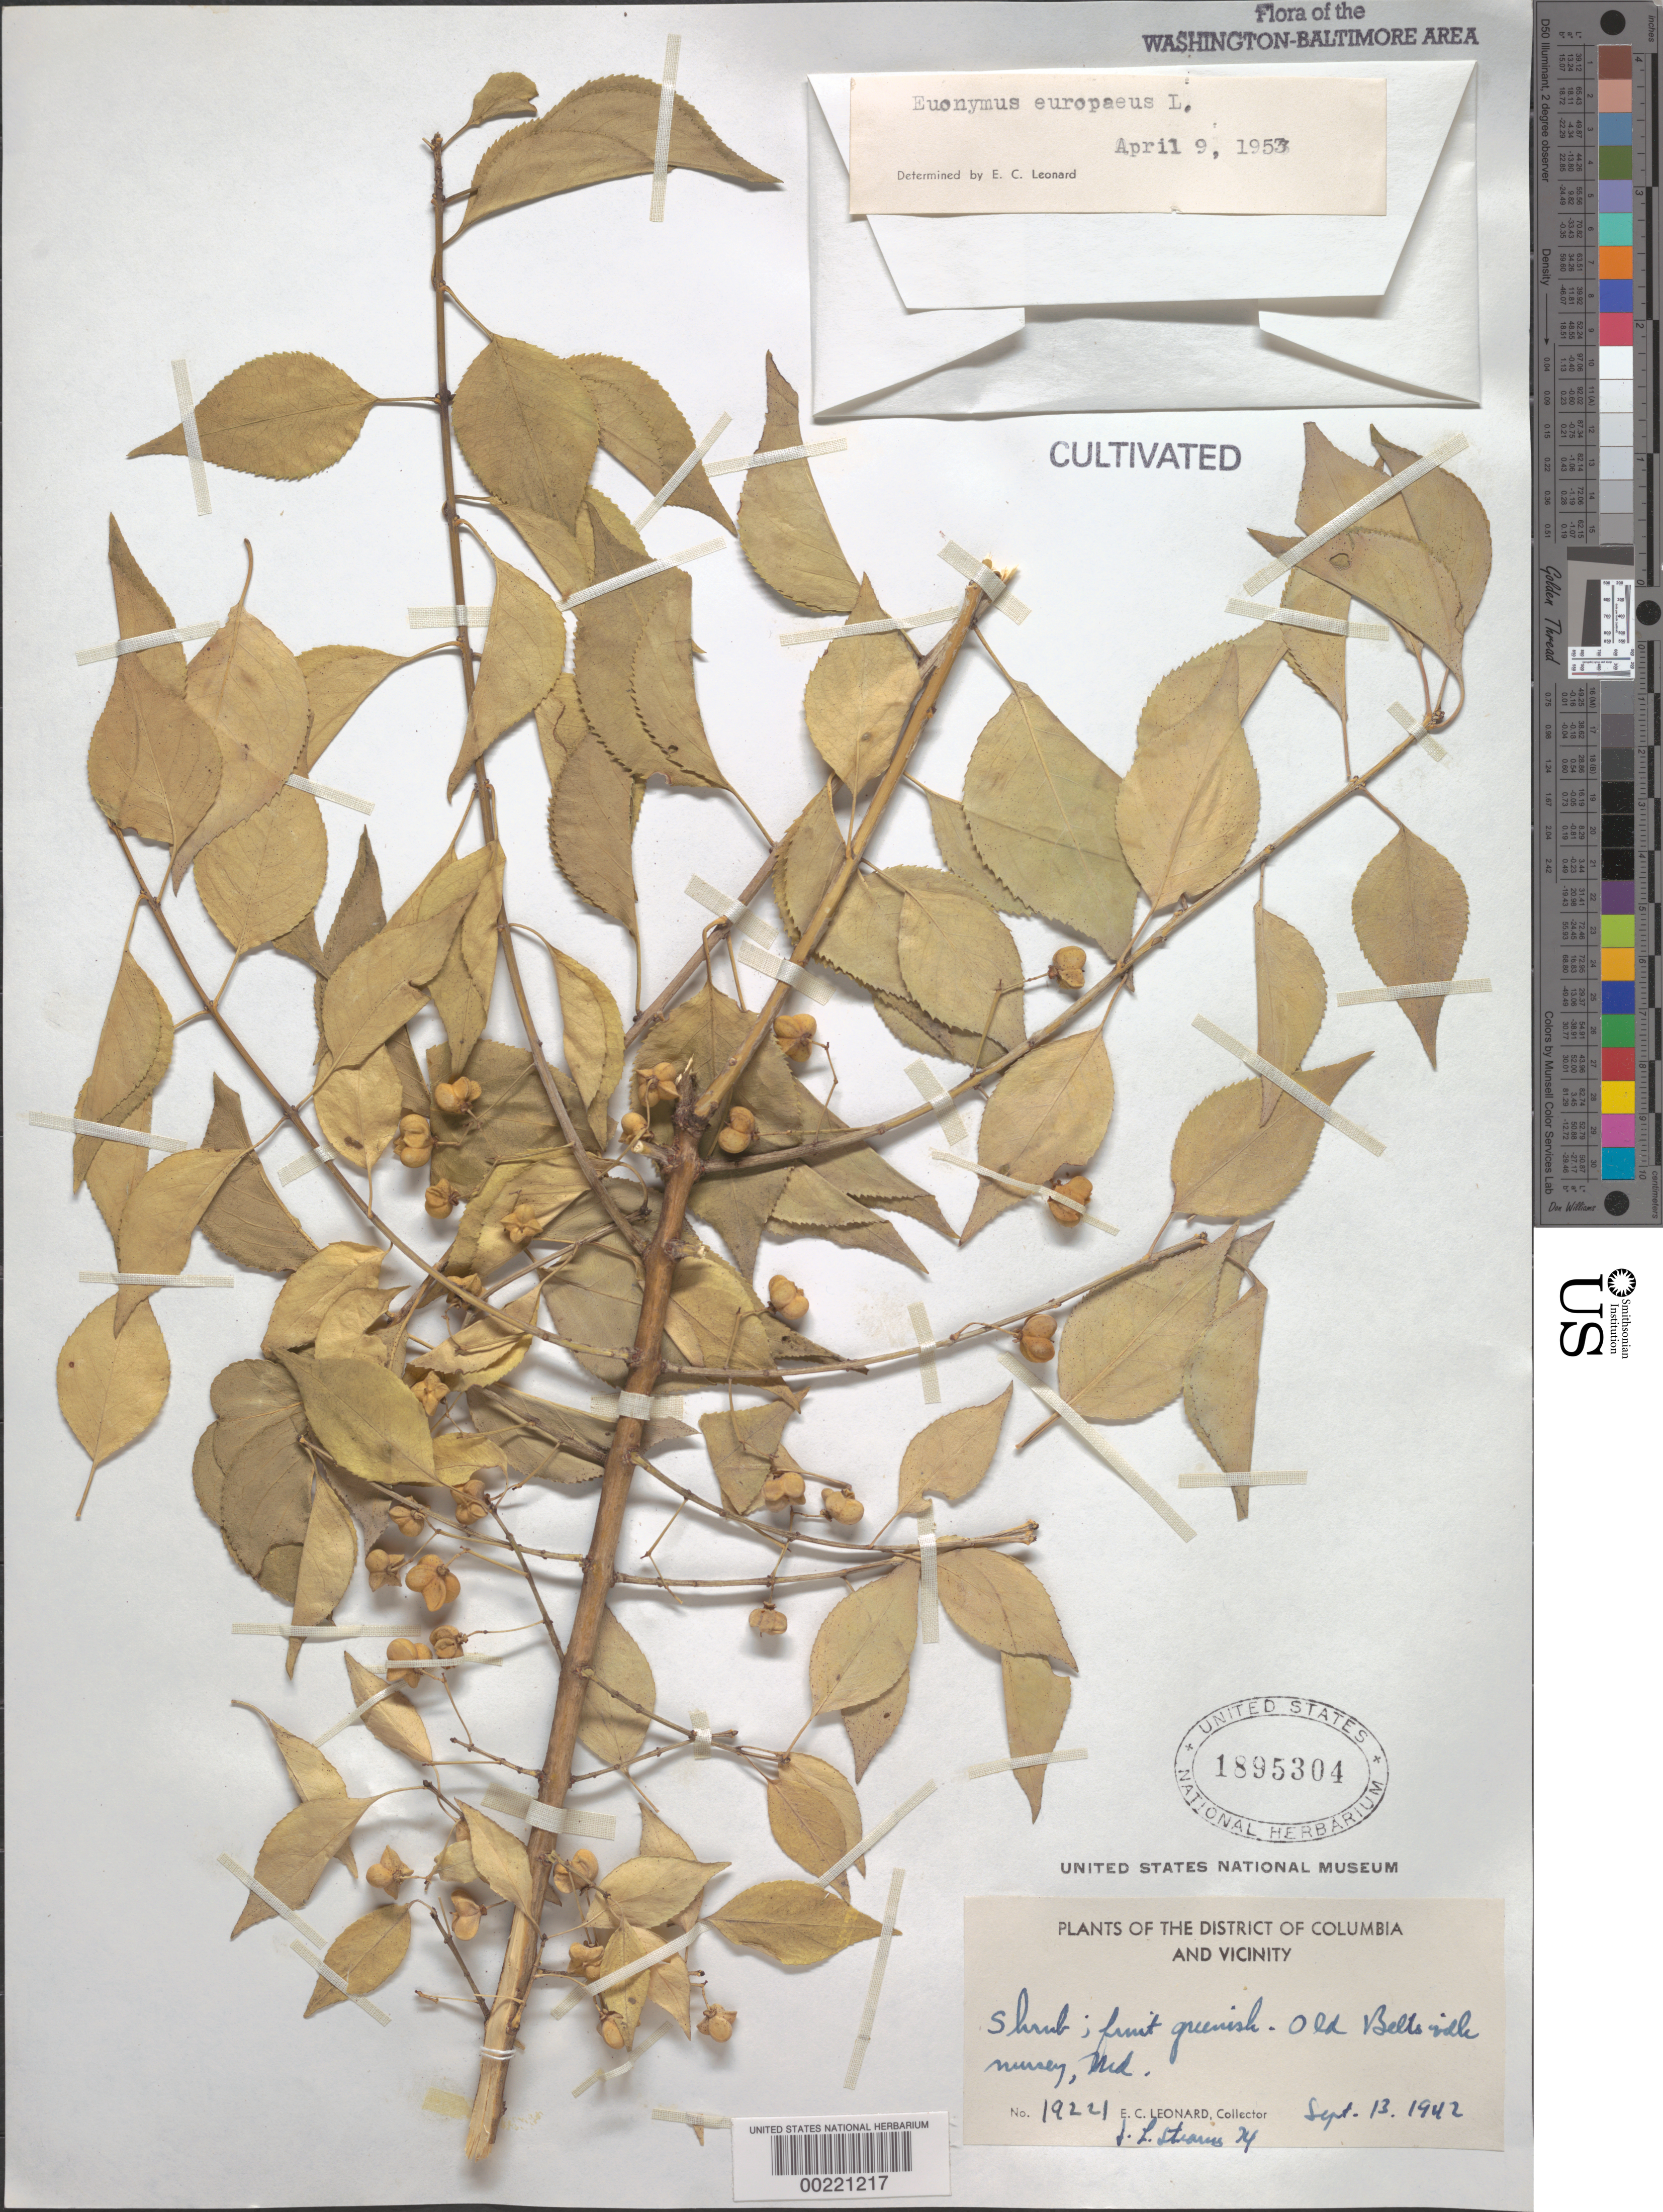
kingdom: Plantae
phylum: Tracheophyta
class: Magnoliopsida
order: Celastrales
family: Celastraceae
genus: Euonymus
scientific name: Euonymus europaeus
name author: L.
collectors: E. C. Leonard & J. Sterns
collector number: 19221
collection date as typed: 13 Sep 1942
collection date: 1942-09-13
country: United States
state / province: Maryland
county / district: Prince George's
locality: Old Beltsville Nursery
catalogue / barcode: US 1895304